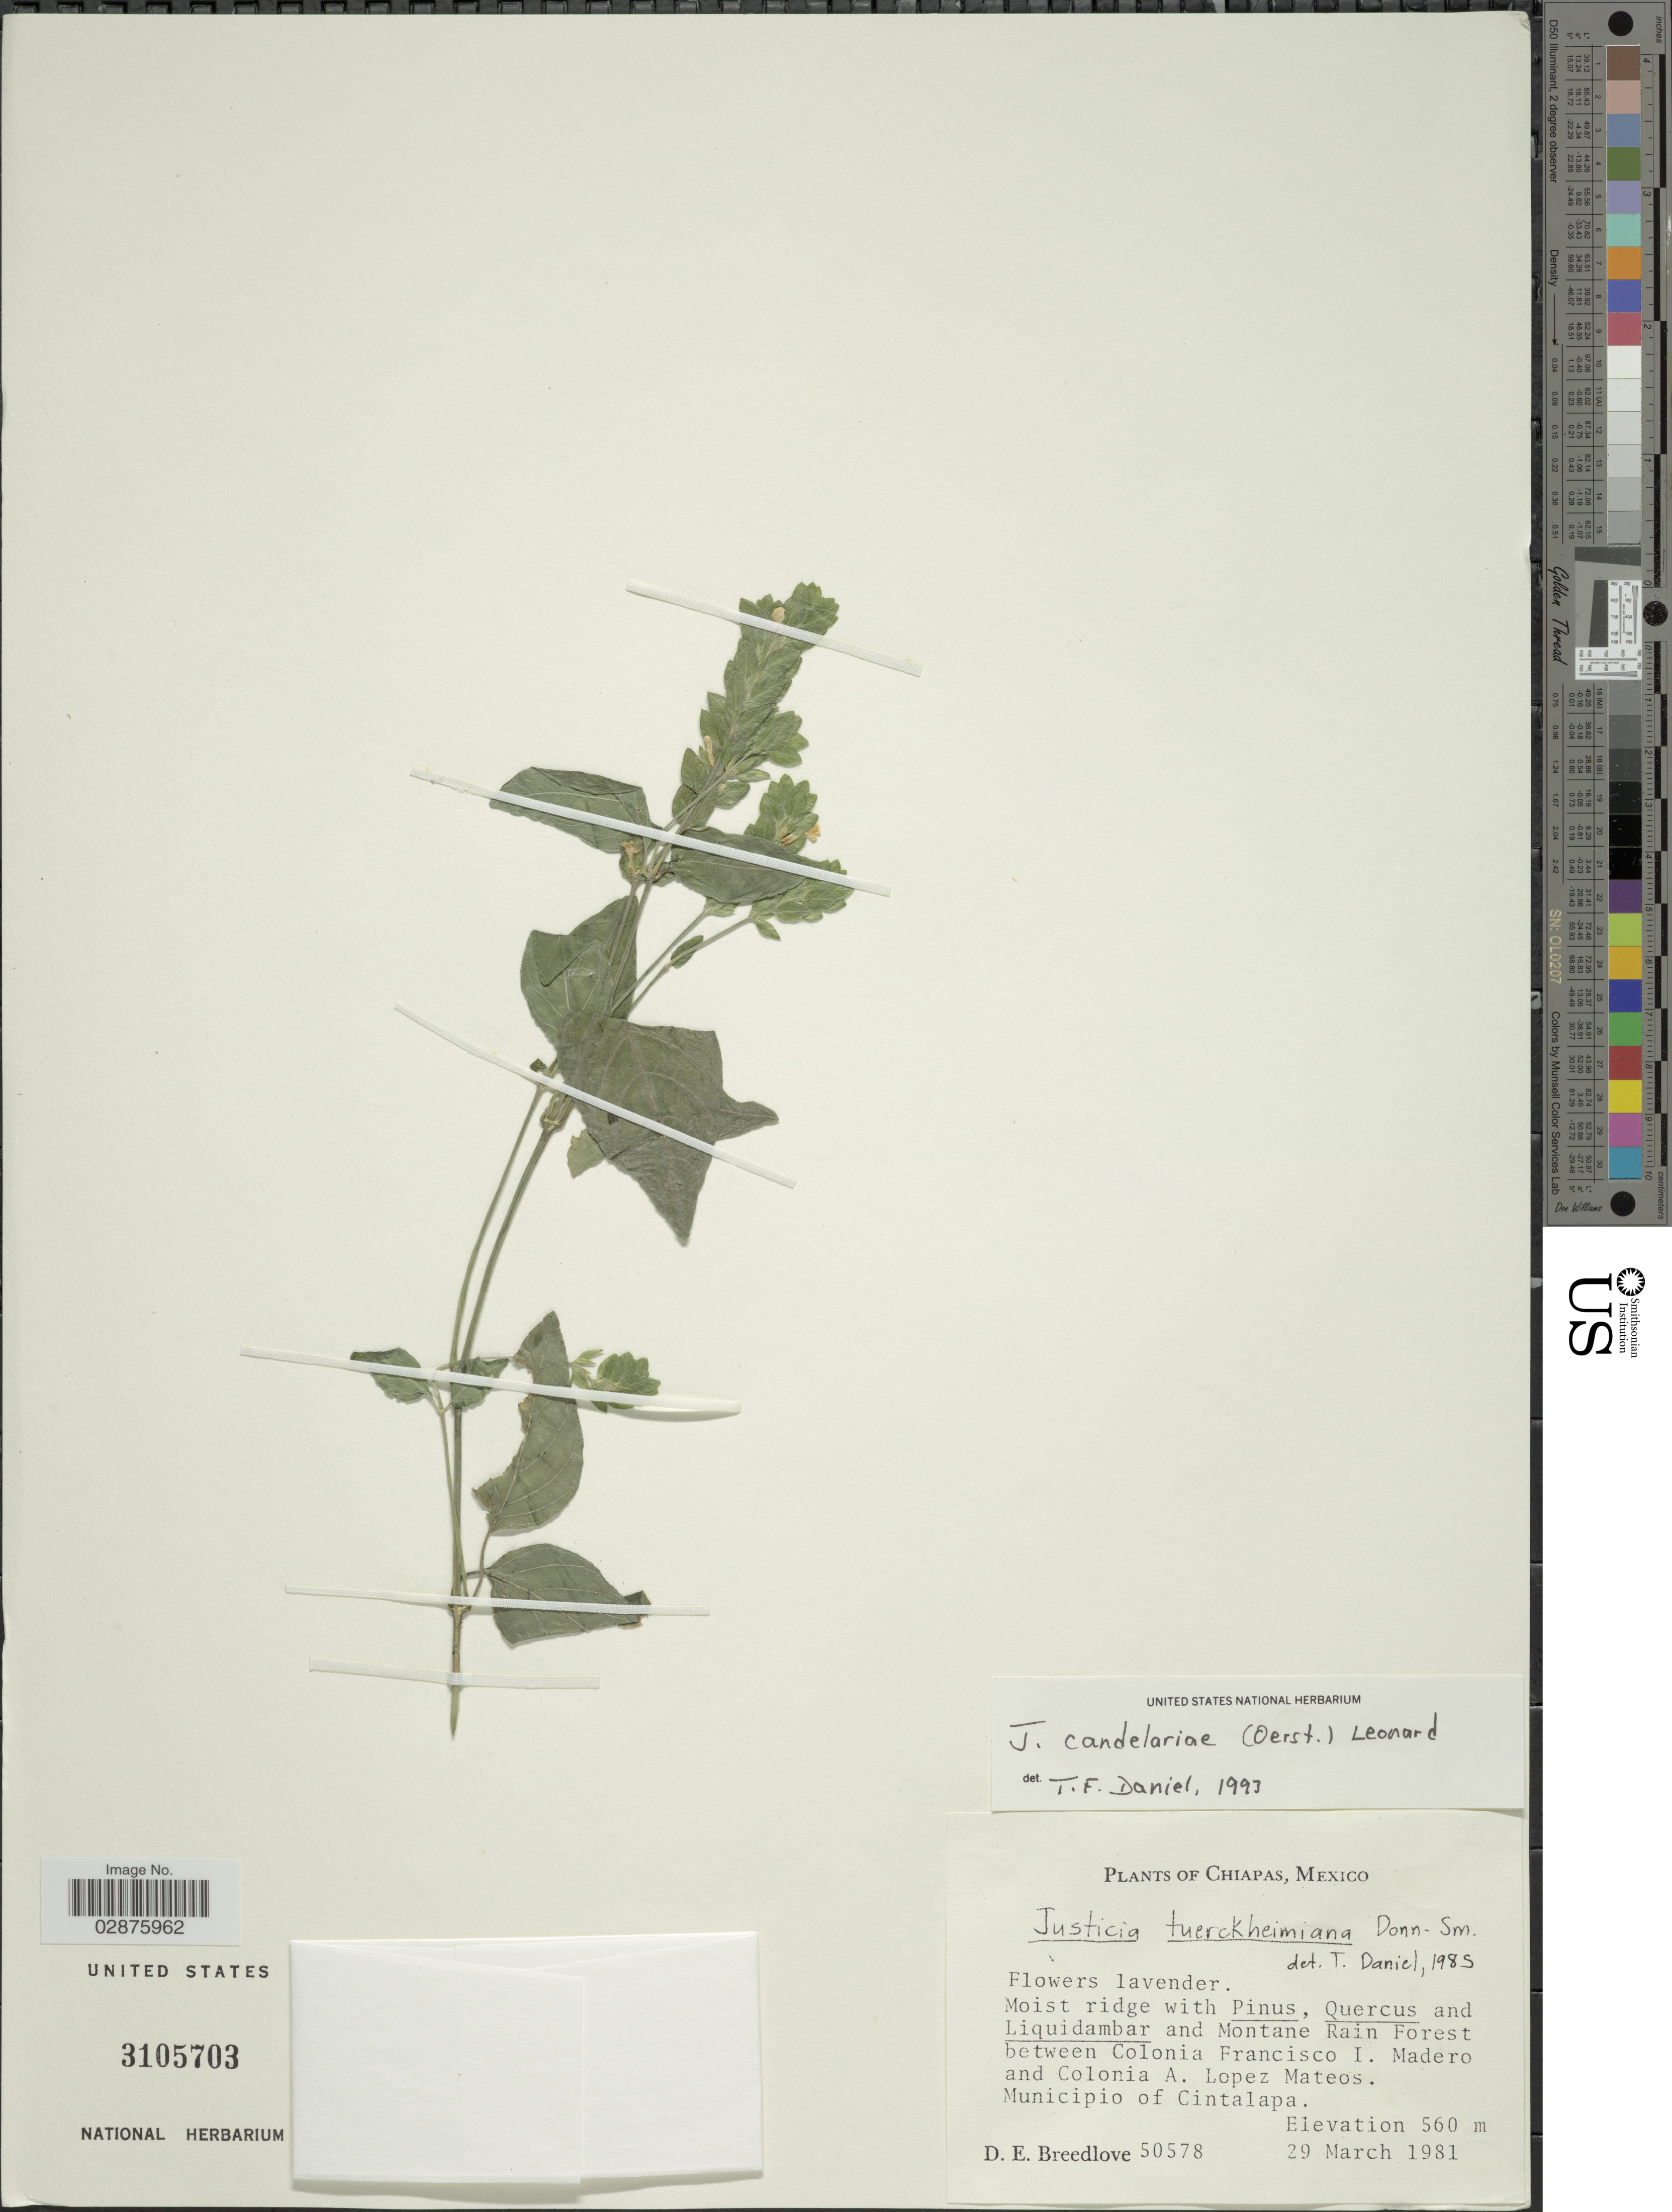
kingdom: Plantae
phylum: Tracheophyta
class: Magnoliopsida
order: Lamiales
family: Acanthaceae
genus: Justicia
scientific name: Justicia candelariae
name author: (Oerst.) Leonard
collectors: D. E. Breedlove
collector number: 50578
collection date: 1981-03-29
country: Mexico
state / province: Chiapas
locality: Montane Rain Forest between Colonia Francisco I, Madero and Colonia A. Lopez Mateos, Municipio of Cintalapa.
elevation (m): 560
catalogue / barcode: US 3105703